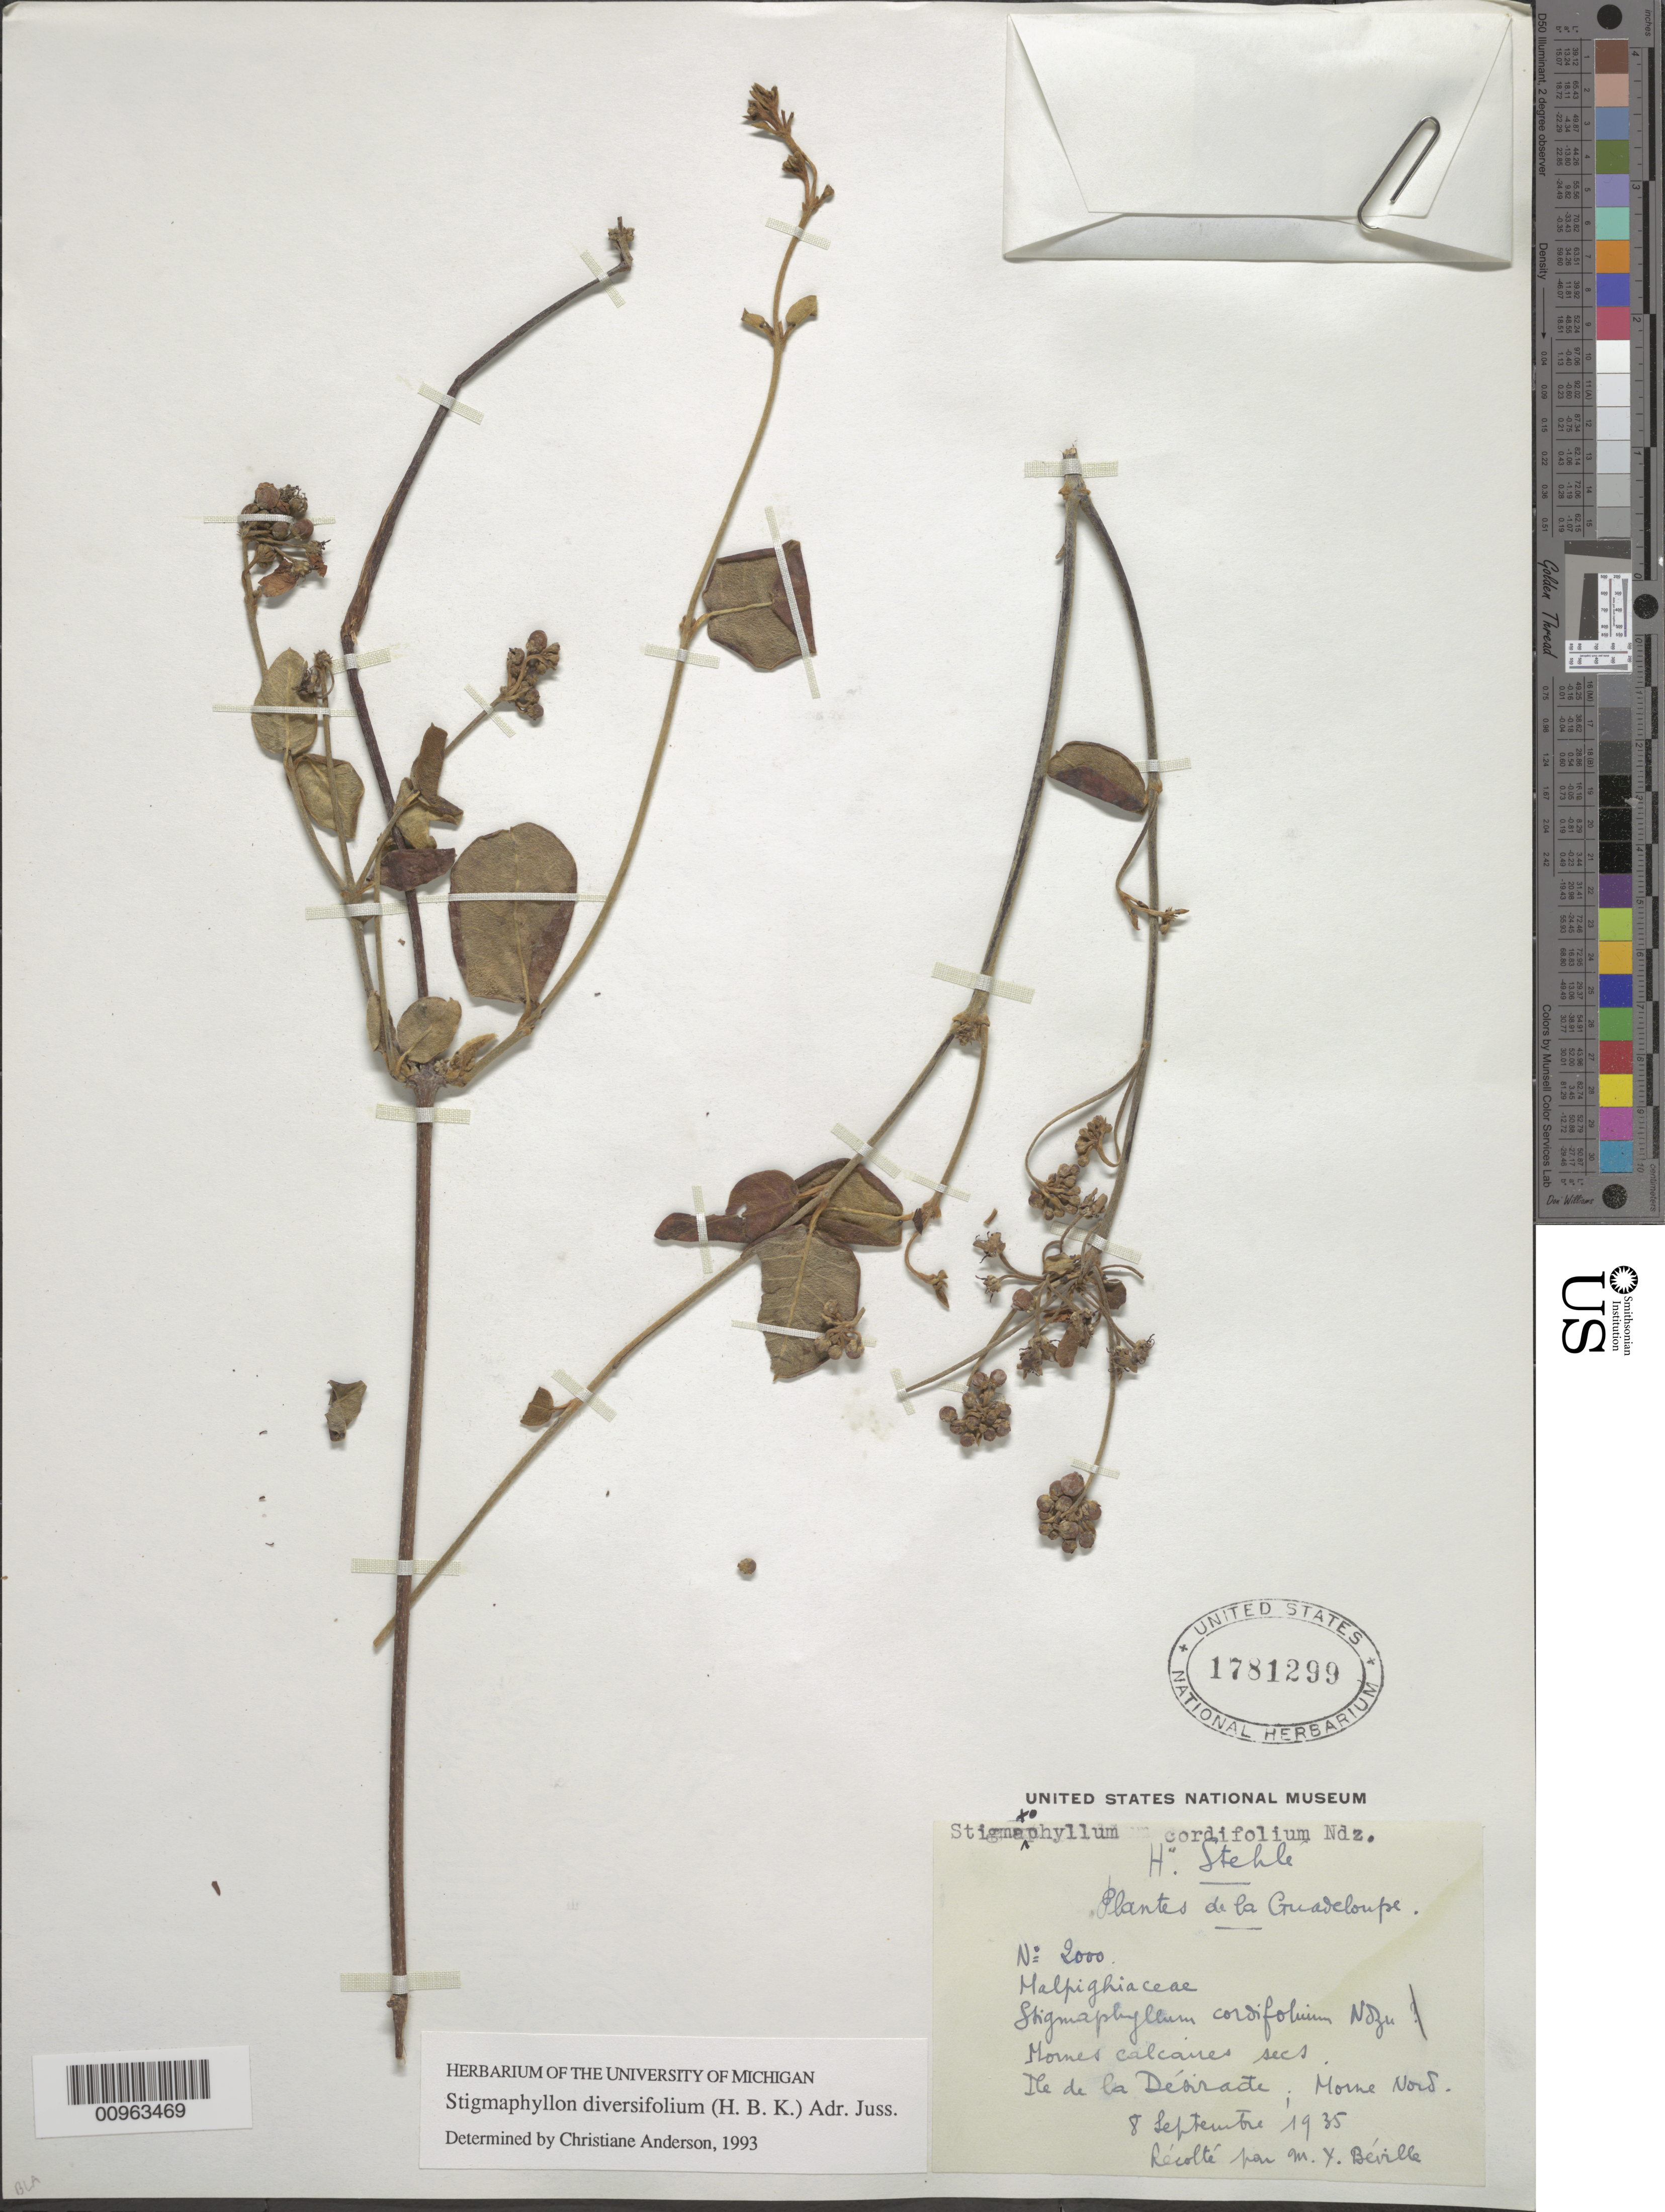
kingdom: Plantae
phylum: Tracheophyta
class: Magnoliopsida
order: Malpighiales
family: Malpighiaceae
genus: Stigmaphyllon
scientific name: Stigmaphyllon diversifolium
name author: (Kunth) A. Juss.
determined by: Anderson, C.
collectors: H. Stehlé & M. Béville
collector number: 2000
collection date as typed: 08 Sep 1935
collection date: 1935-09-08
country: Guadeloupe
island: La Désirade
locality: Morne Nord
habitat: Mornes calcaires secs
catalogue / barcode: US 1781299